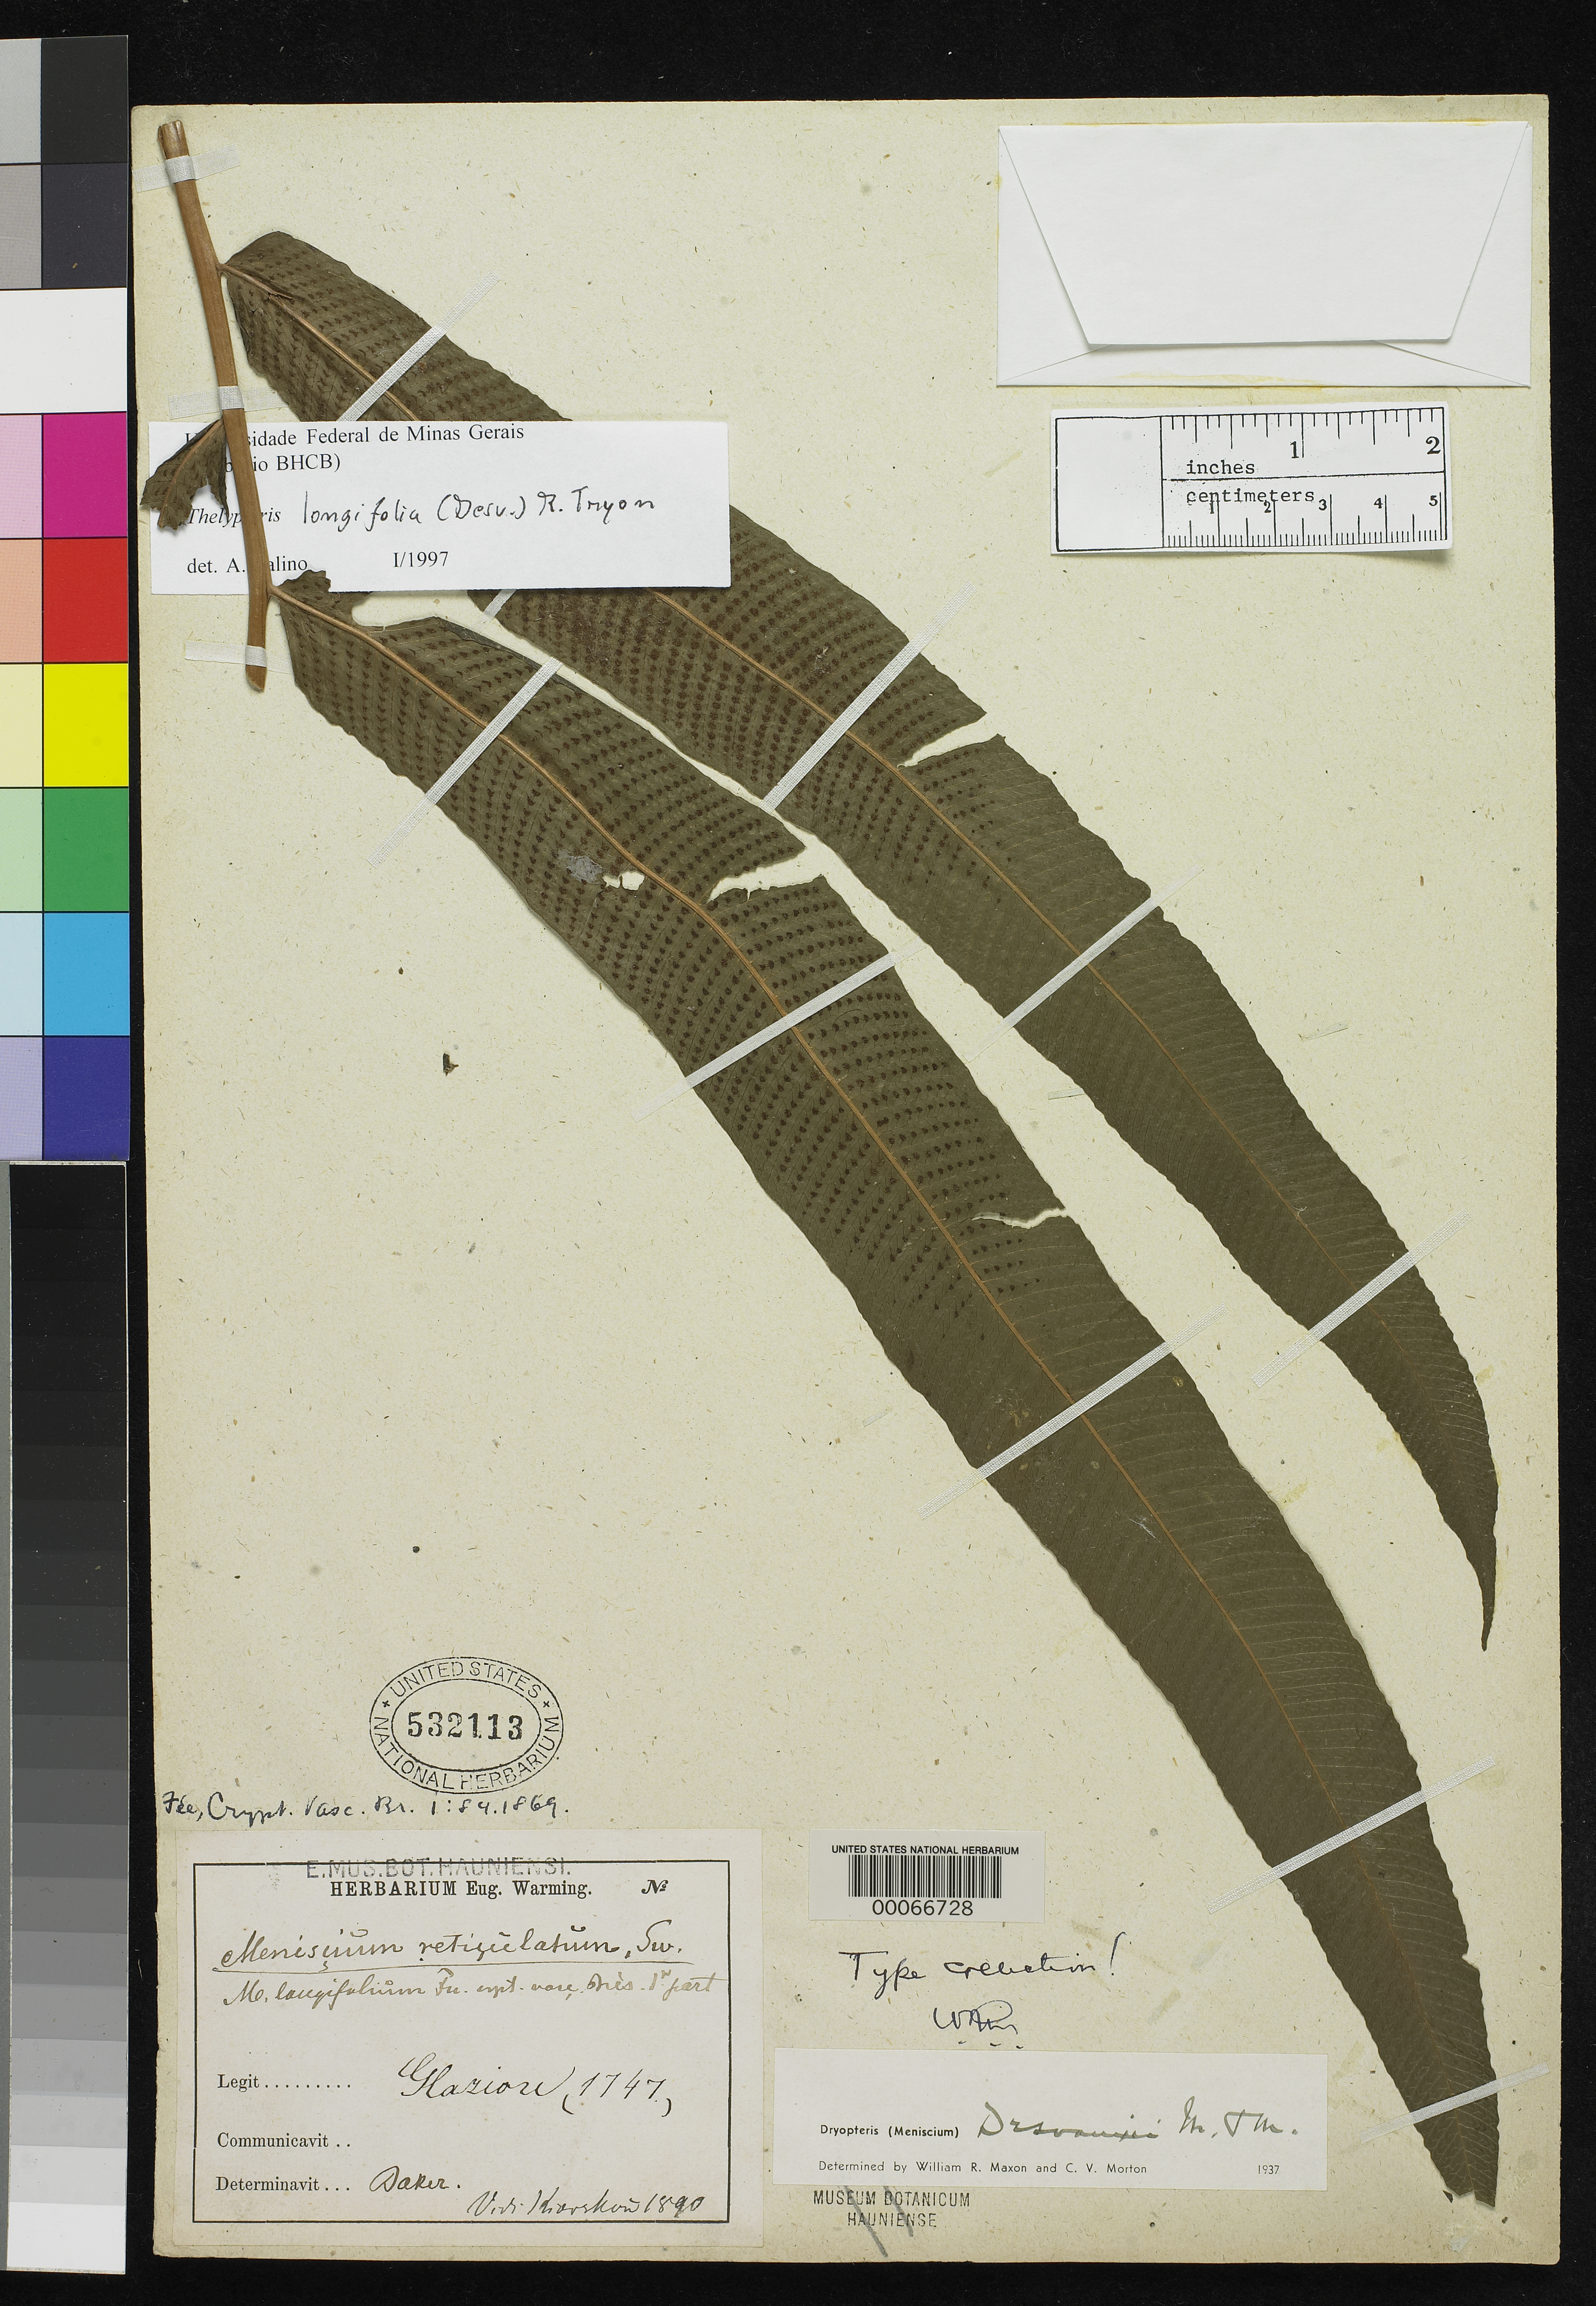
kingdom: Plantae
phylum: Tracheophyta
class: Polypodiopsida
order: Polypodiales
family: Thelypteridaceae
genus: Meniscium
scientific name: Meniscium longifolium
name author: Fée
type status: Type Collection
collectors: A. F. M. Glaziou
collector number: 1747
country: Brazil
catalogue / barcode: US 532113